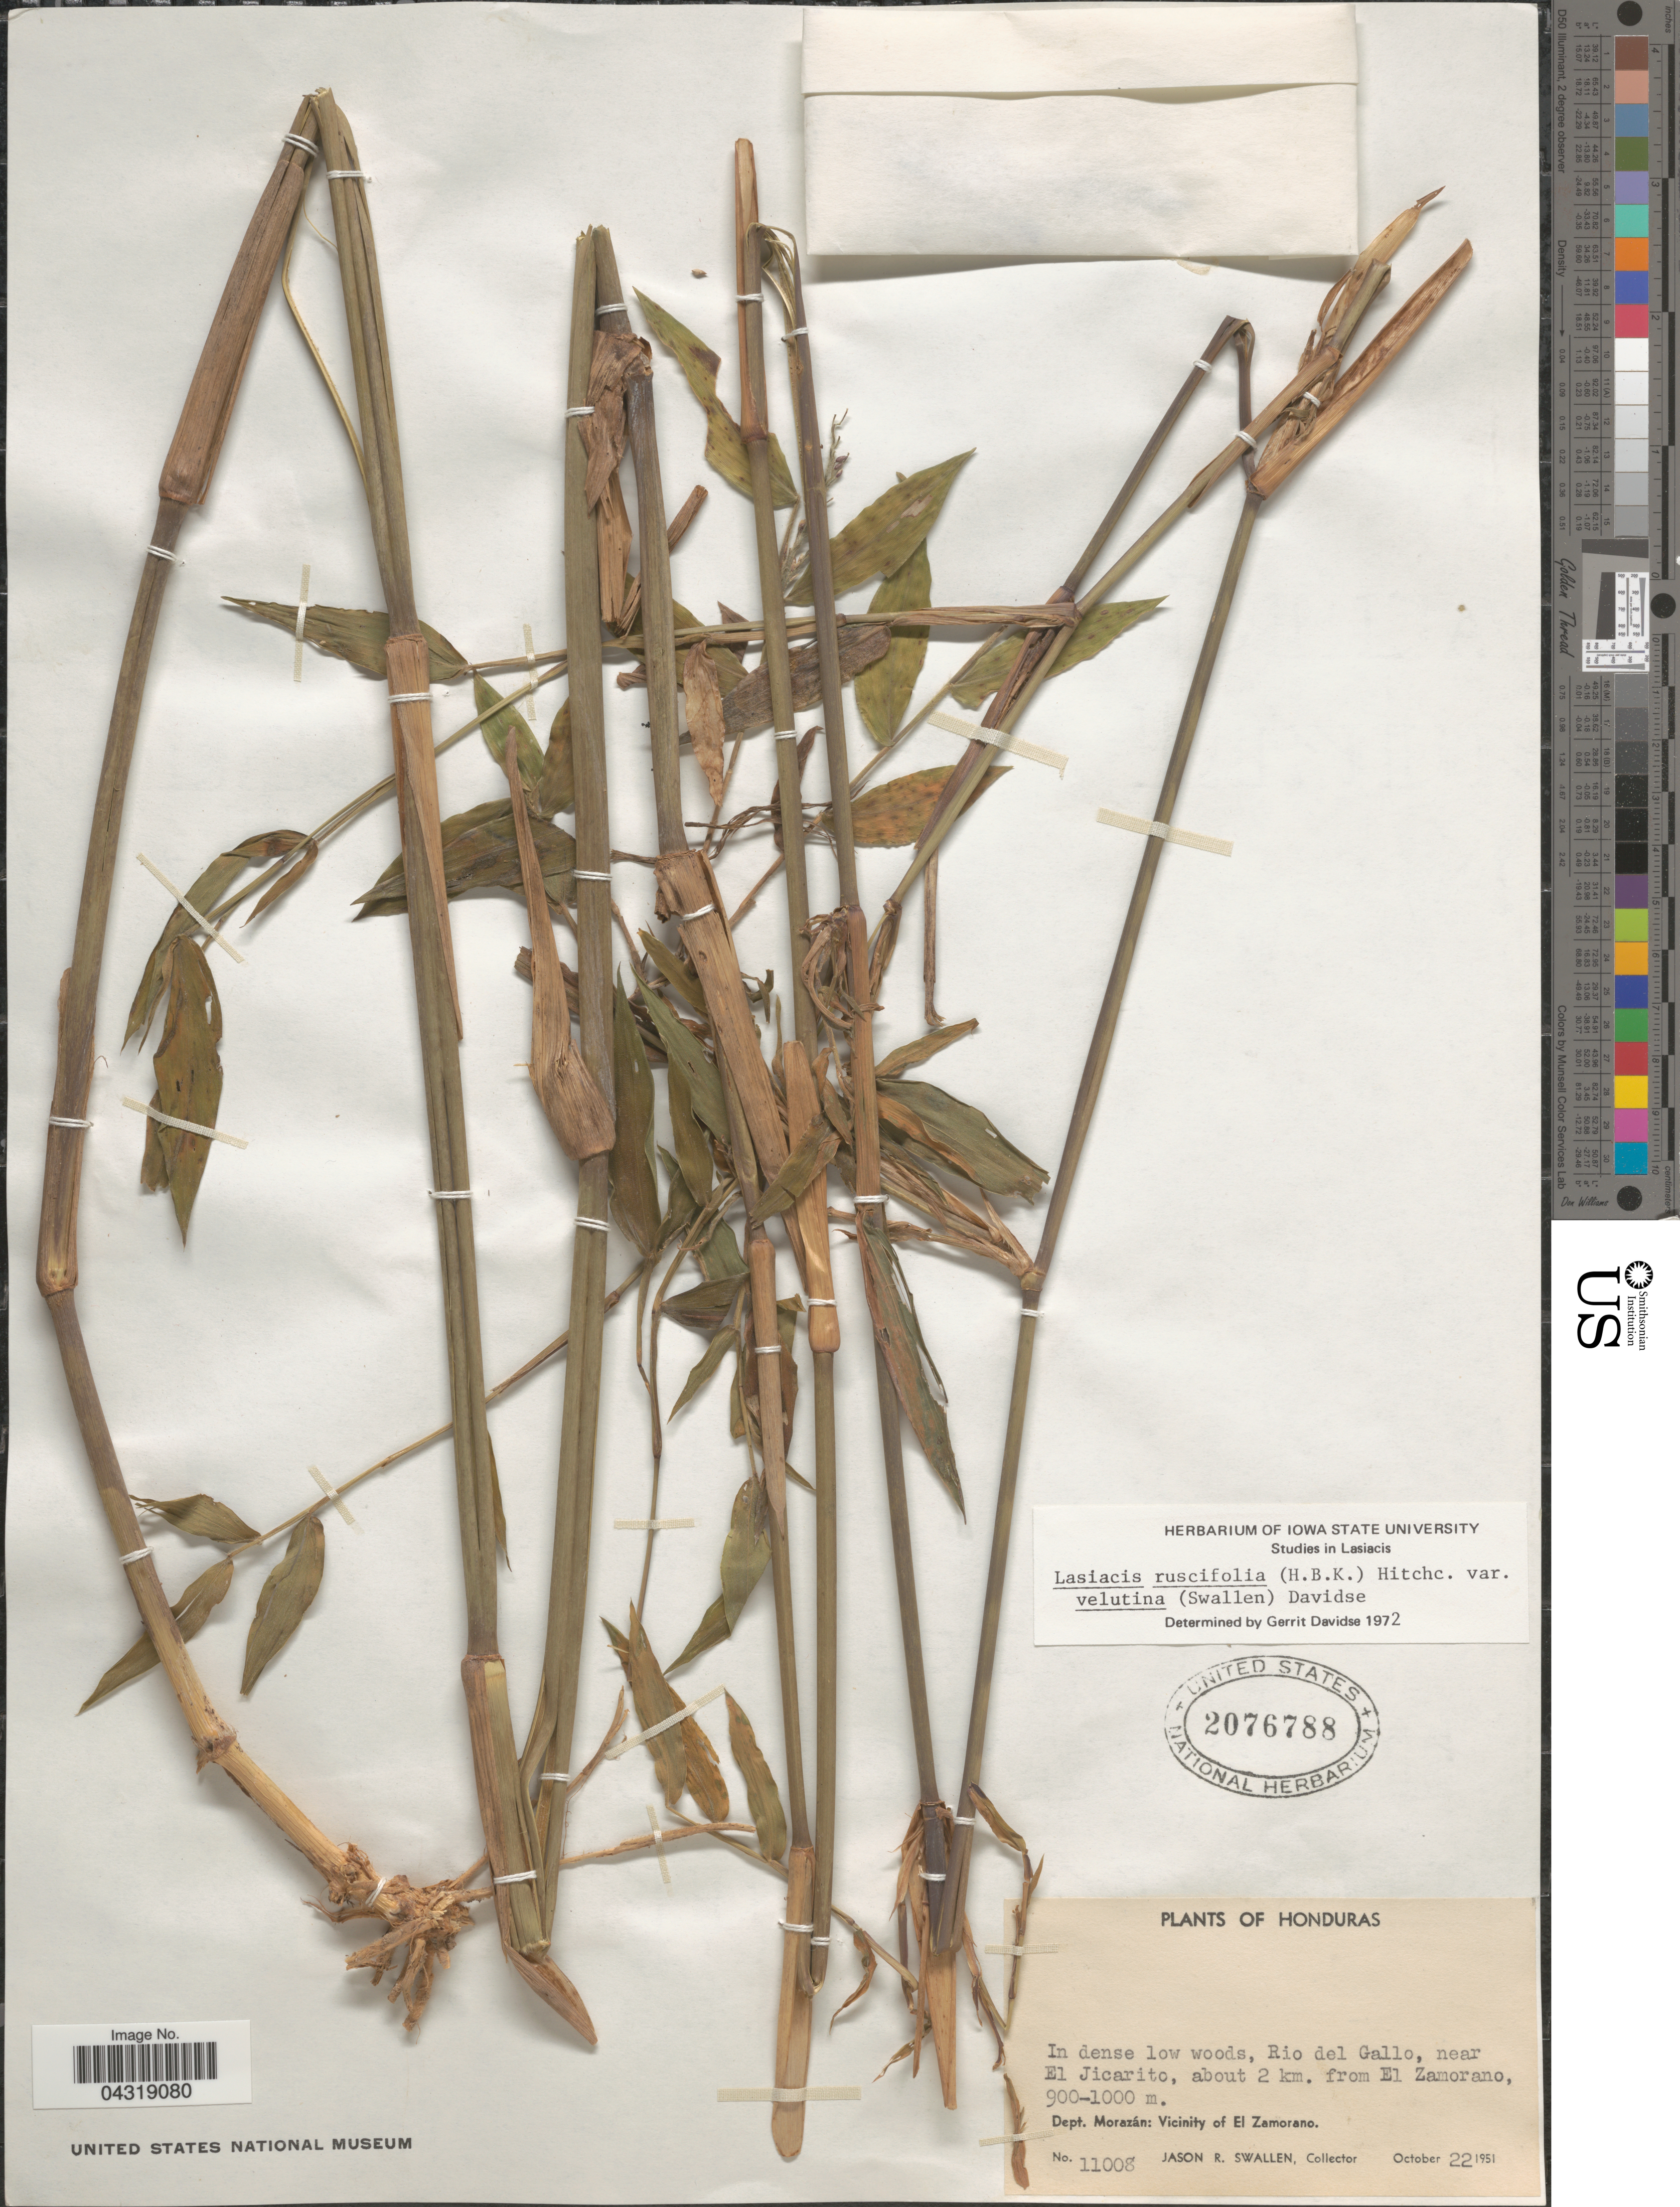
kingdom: Plantae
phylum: Tracheophyta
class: Liliopsida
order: Poales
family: Poaceae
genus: Lasiacis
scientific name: Lasiacis ruscifolia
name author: (Kunth) Hitchc.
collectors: J. R. Swallen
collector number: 11008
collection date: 1951-10-22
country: Honduras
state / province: Fco. Morazán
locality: Rio del Gallo, near El Jicarito, about 2 km. from El Zamorano. Dept. Morazán: Vicinity of El Zamorano.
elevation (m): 900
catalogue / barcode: US 2076788